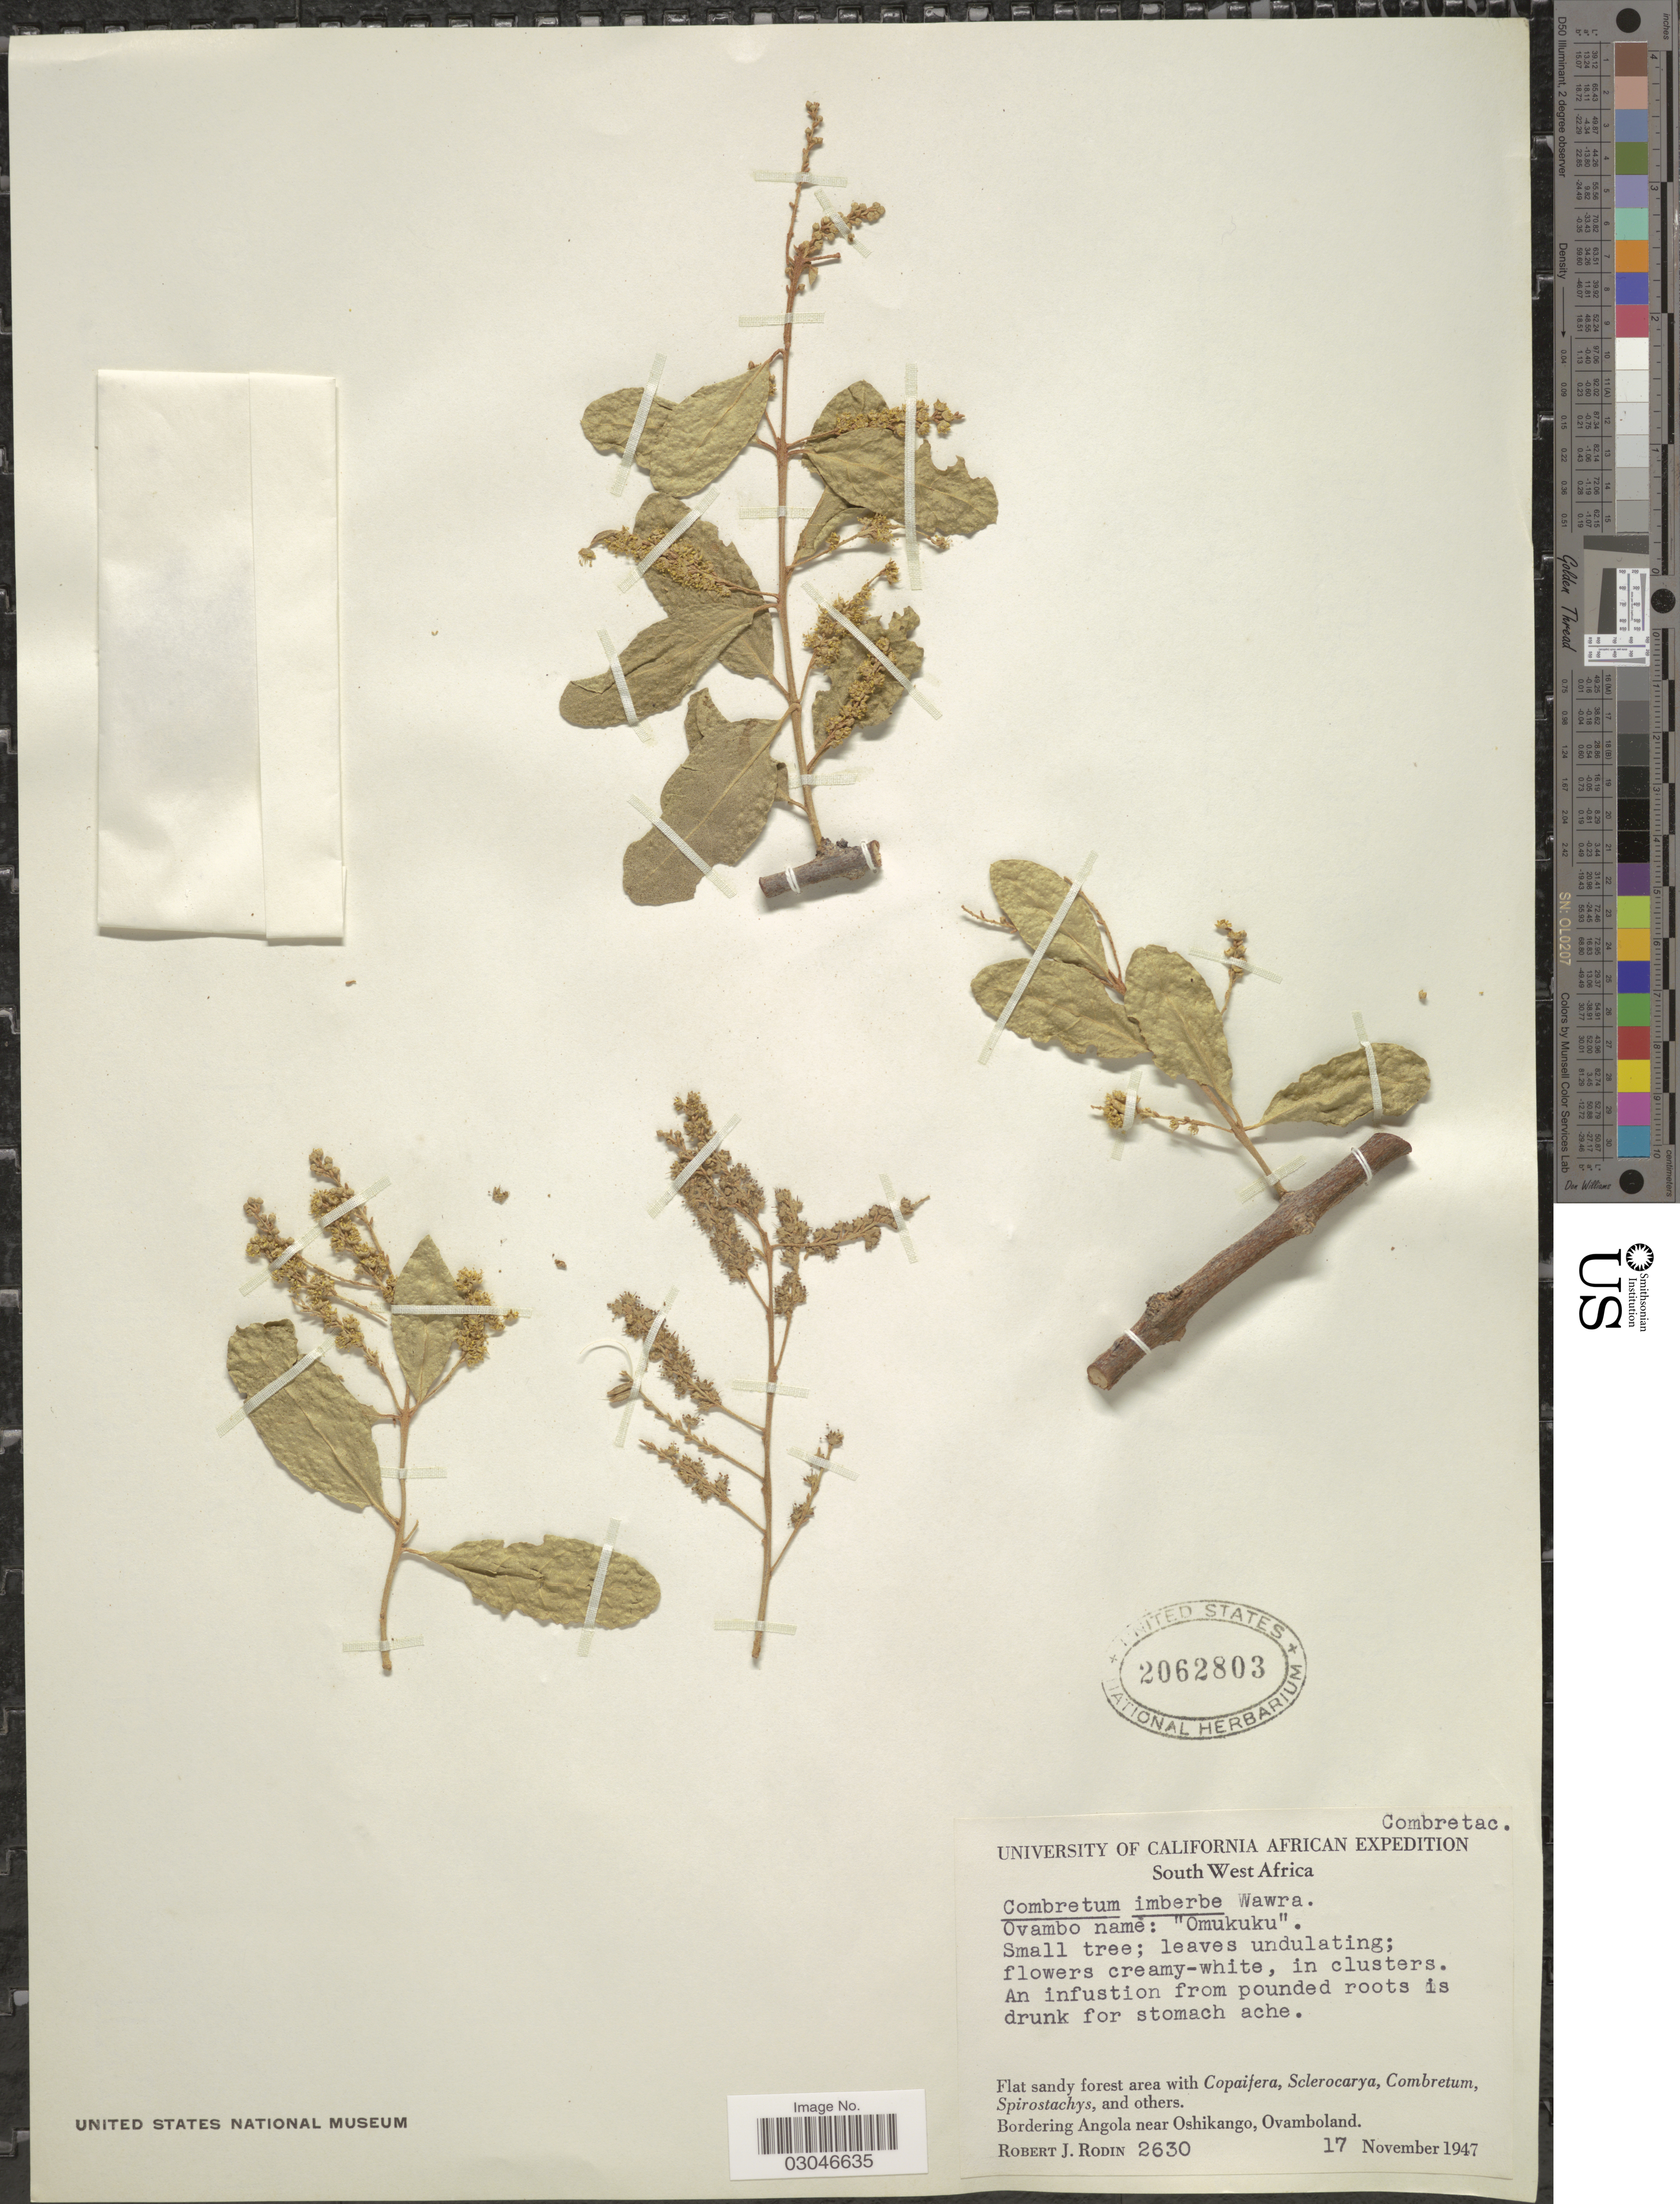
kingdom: Plantae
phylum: Tracheophyta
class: Magnoliopsida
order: Myrtales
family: Combretaceae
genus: Combretum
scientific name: Combretum imberbe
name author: Wawra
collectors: R. J. Rodin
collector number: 2630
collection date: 1947-11-17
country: Namibia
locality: South West Africa. Bordering Angola near Oshikango, Ovamboland.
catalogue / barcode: US 2062803